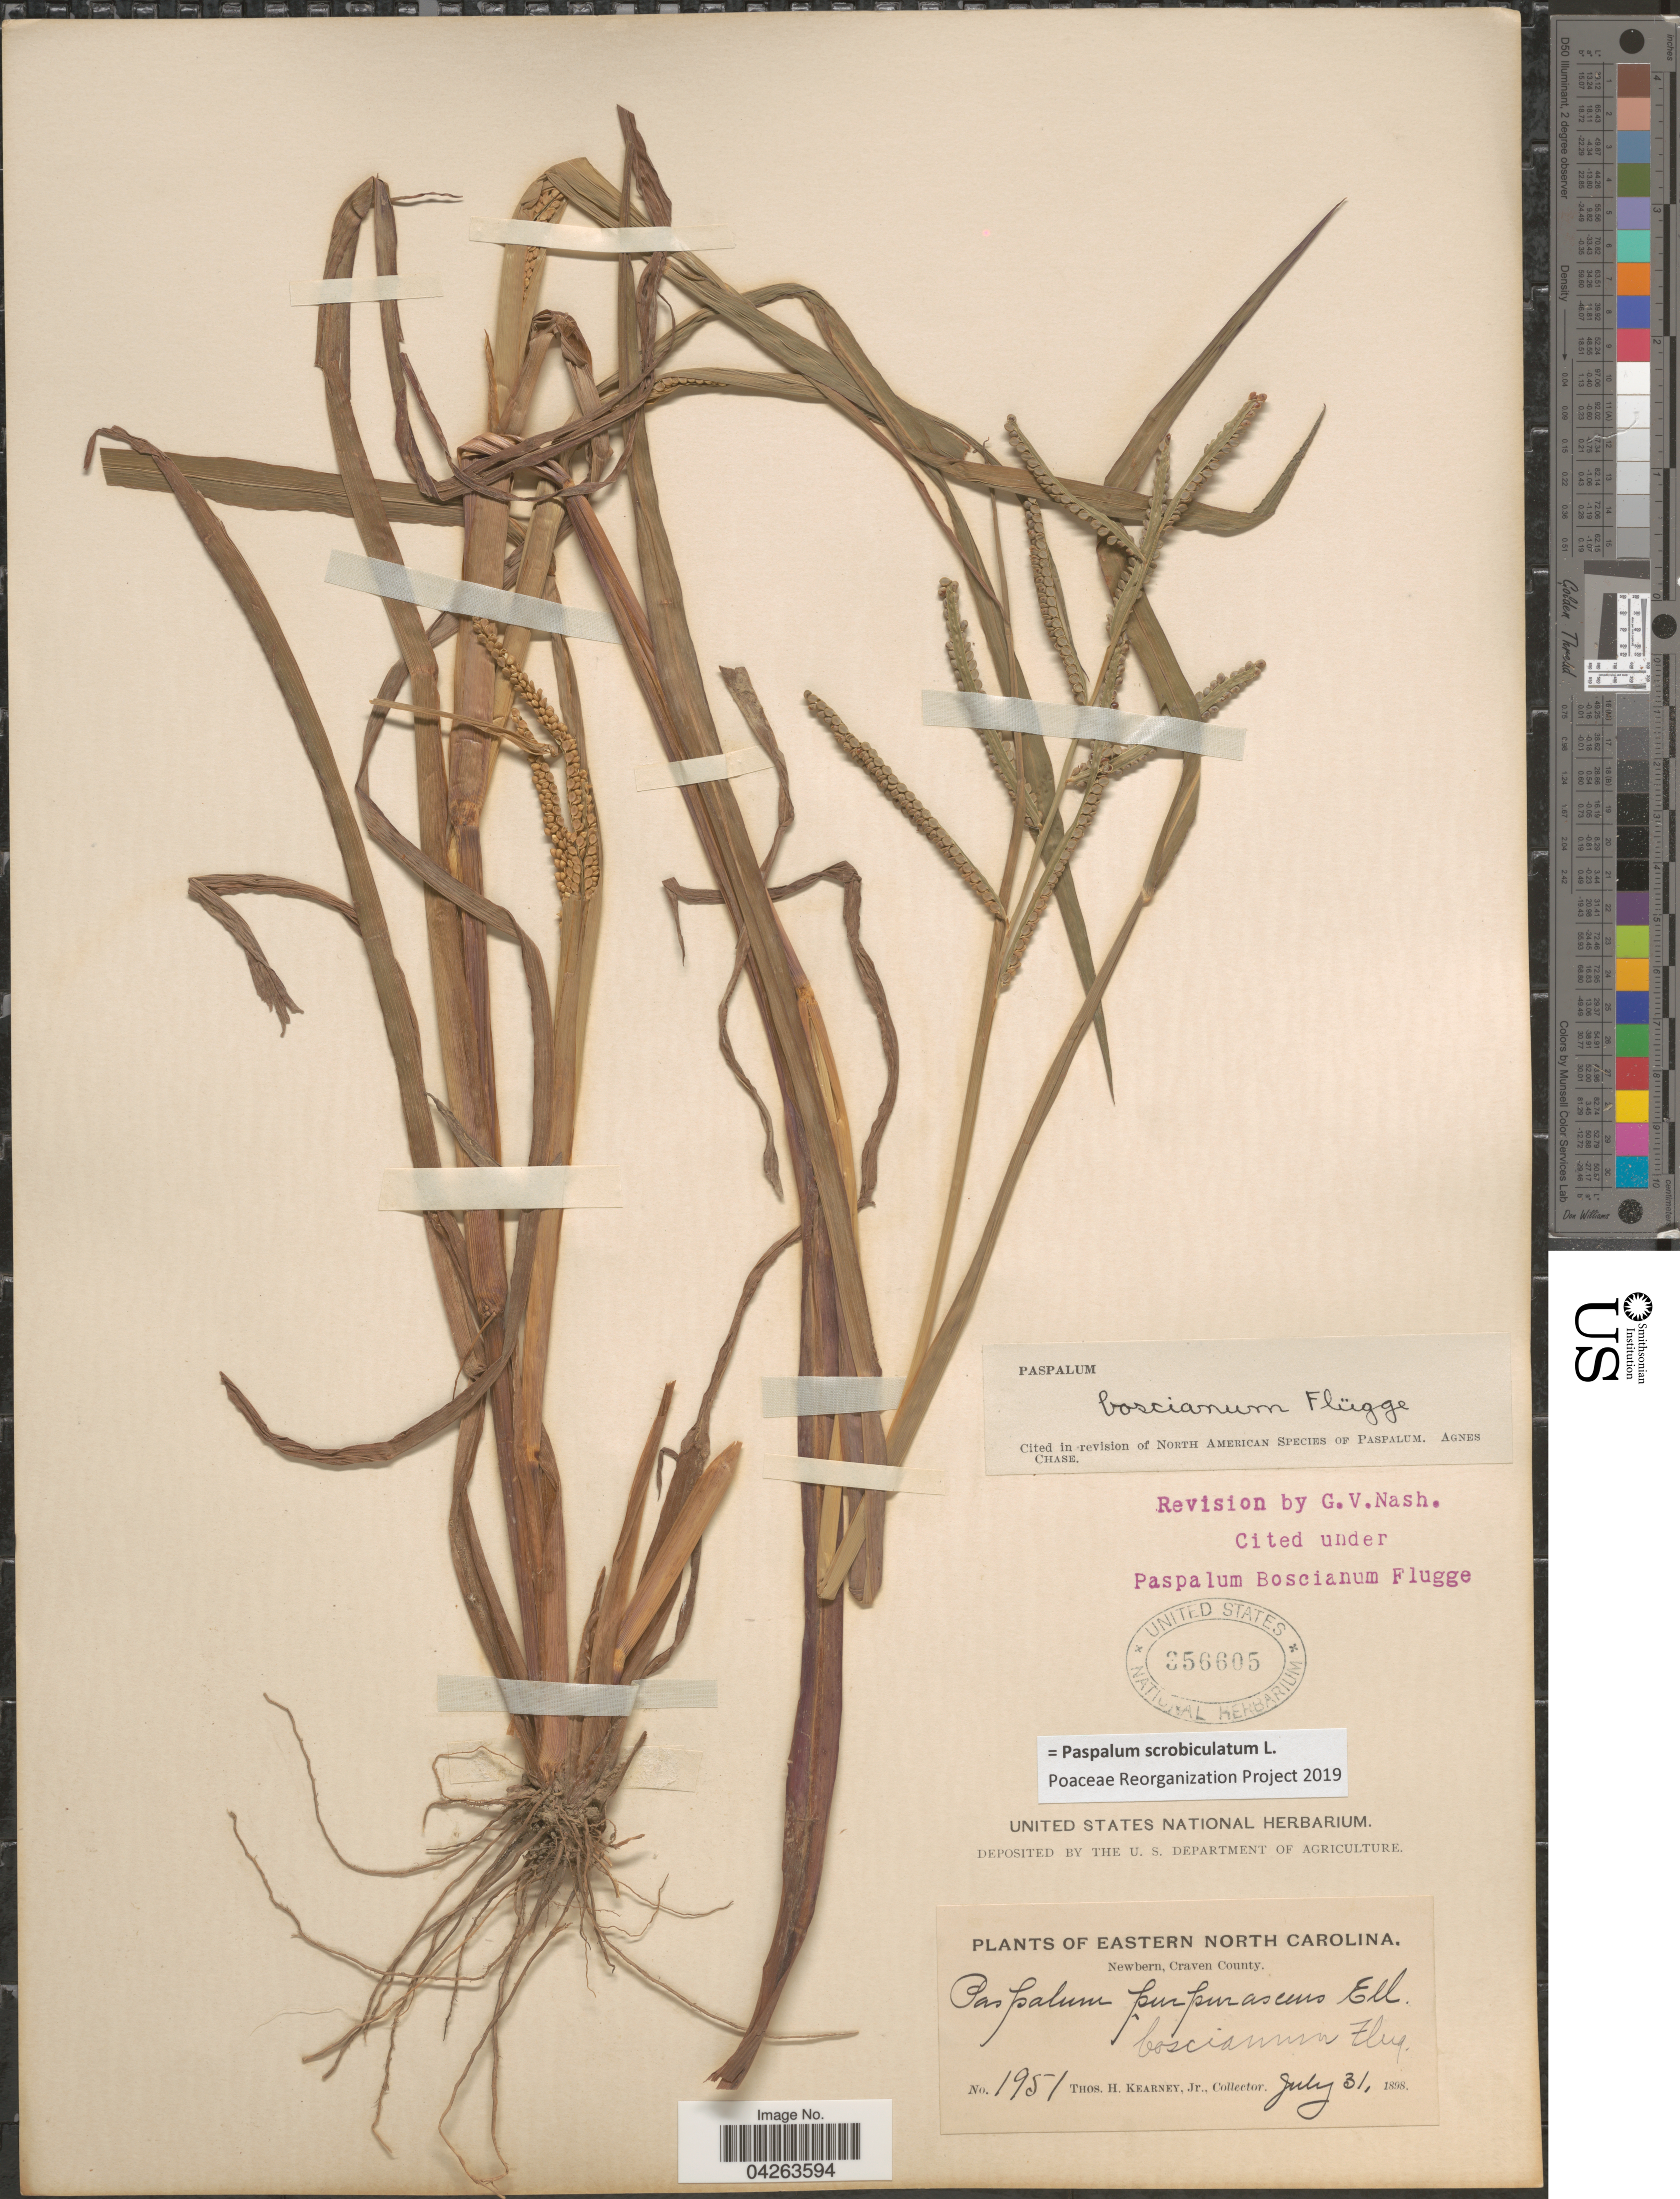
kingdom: Plantae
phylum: Tracheophyta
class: Liliopsida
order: Poales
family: Poaceae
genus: Paspalum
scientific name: Paspalum scrobiculatum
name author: L.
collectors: T. H. Kearney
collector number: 1951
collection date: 1898-07-31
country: United States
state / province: North Carolina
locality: Eastern North Carolina. Newbern, Craven County.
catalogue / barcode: US 356605